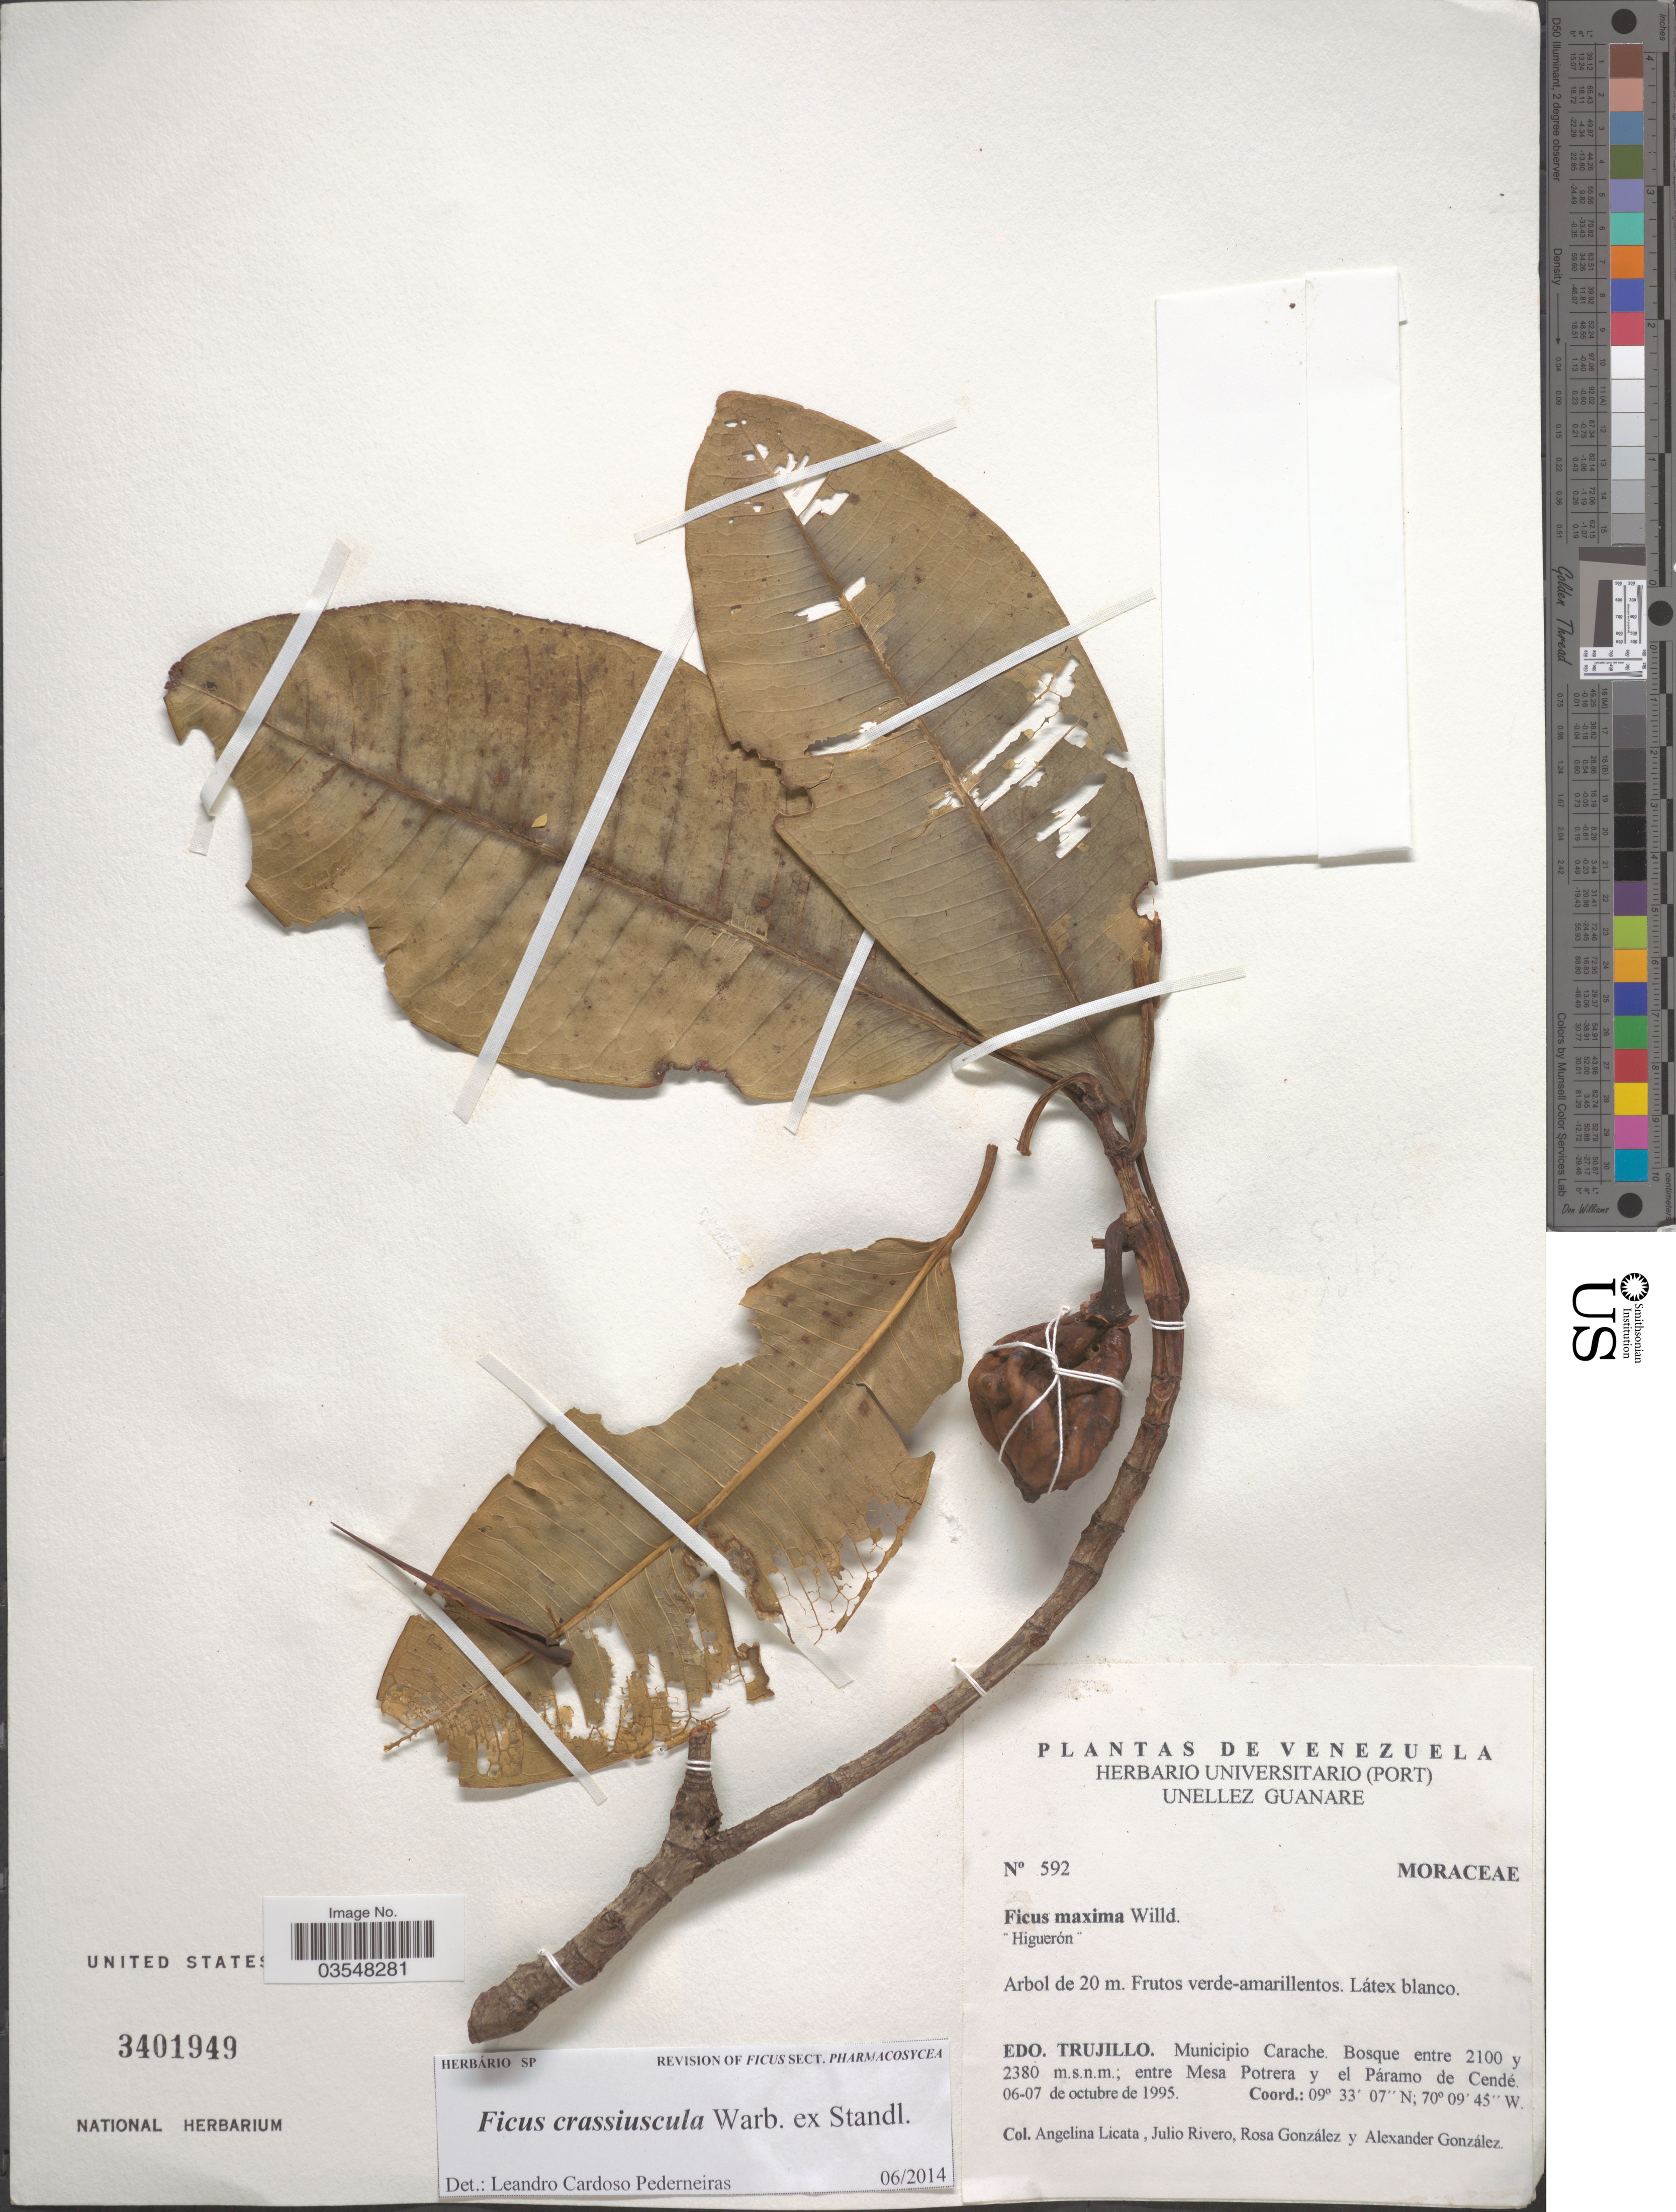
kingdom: Plantae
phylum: Tracheophyta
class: Magnoliopsida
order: Rosales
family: Moraceae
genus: Ficus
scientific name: Ficus crassiuscula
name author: Warb. ex Standl.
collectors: A. Licata, J. Rivero, R. González & A. C. González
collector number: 592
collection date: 1995-10-06/1995-10-07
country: Venezuela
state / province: Trujillo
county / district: Carache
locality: Mesa Potrera y el Páramo de Cendé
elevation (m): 2100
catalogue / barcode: US 3401949